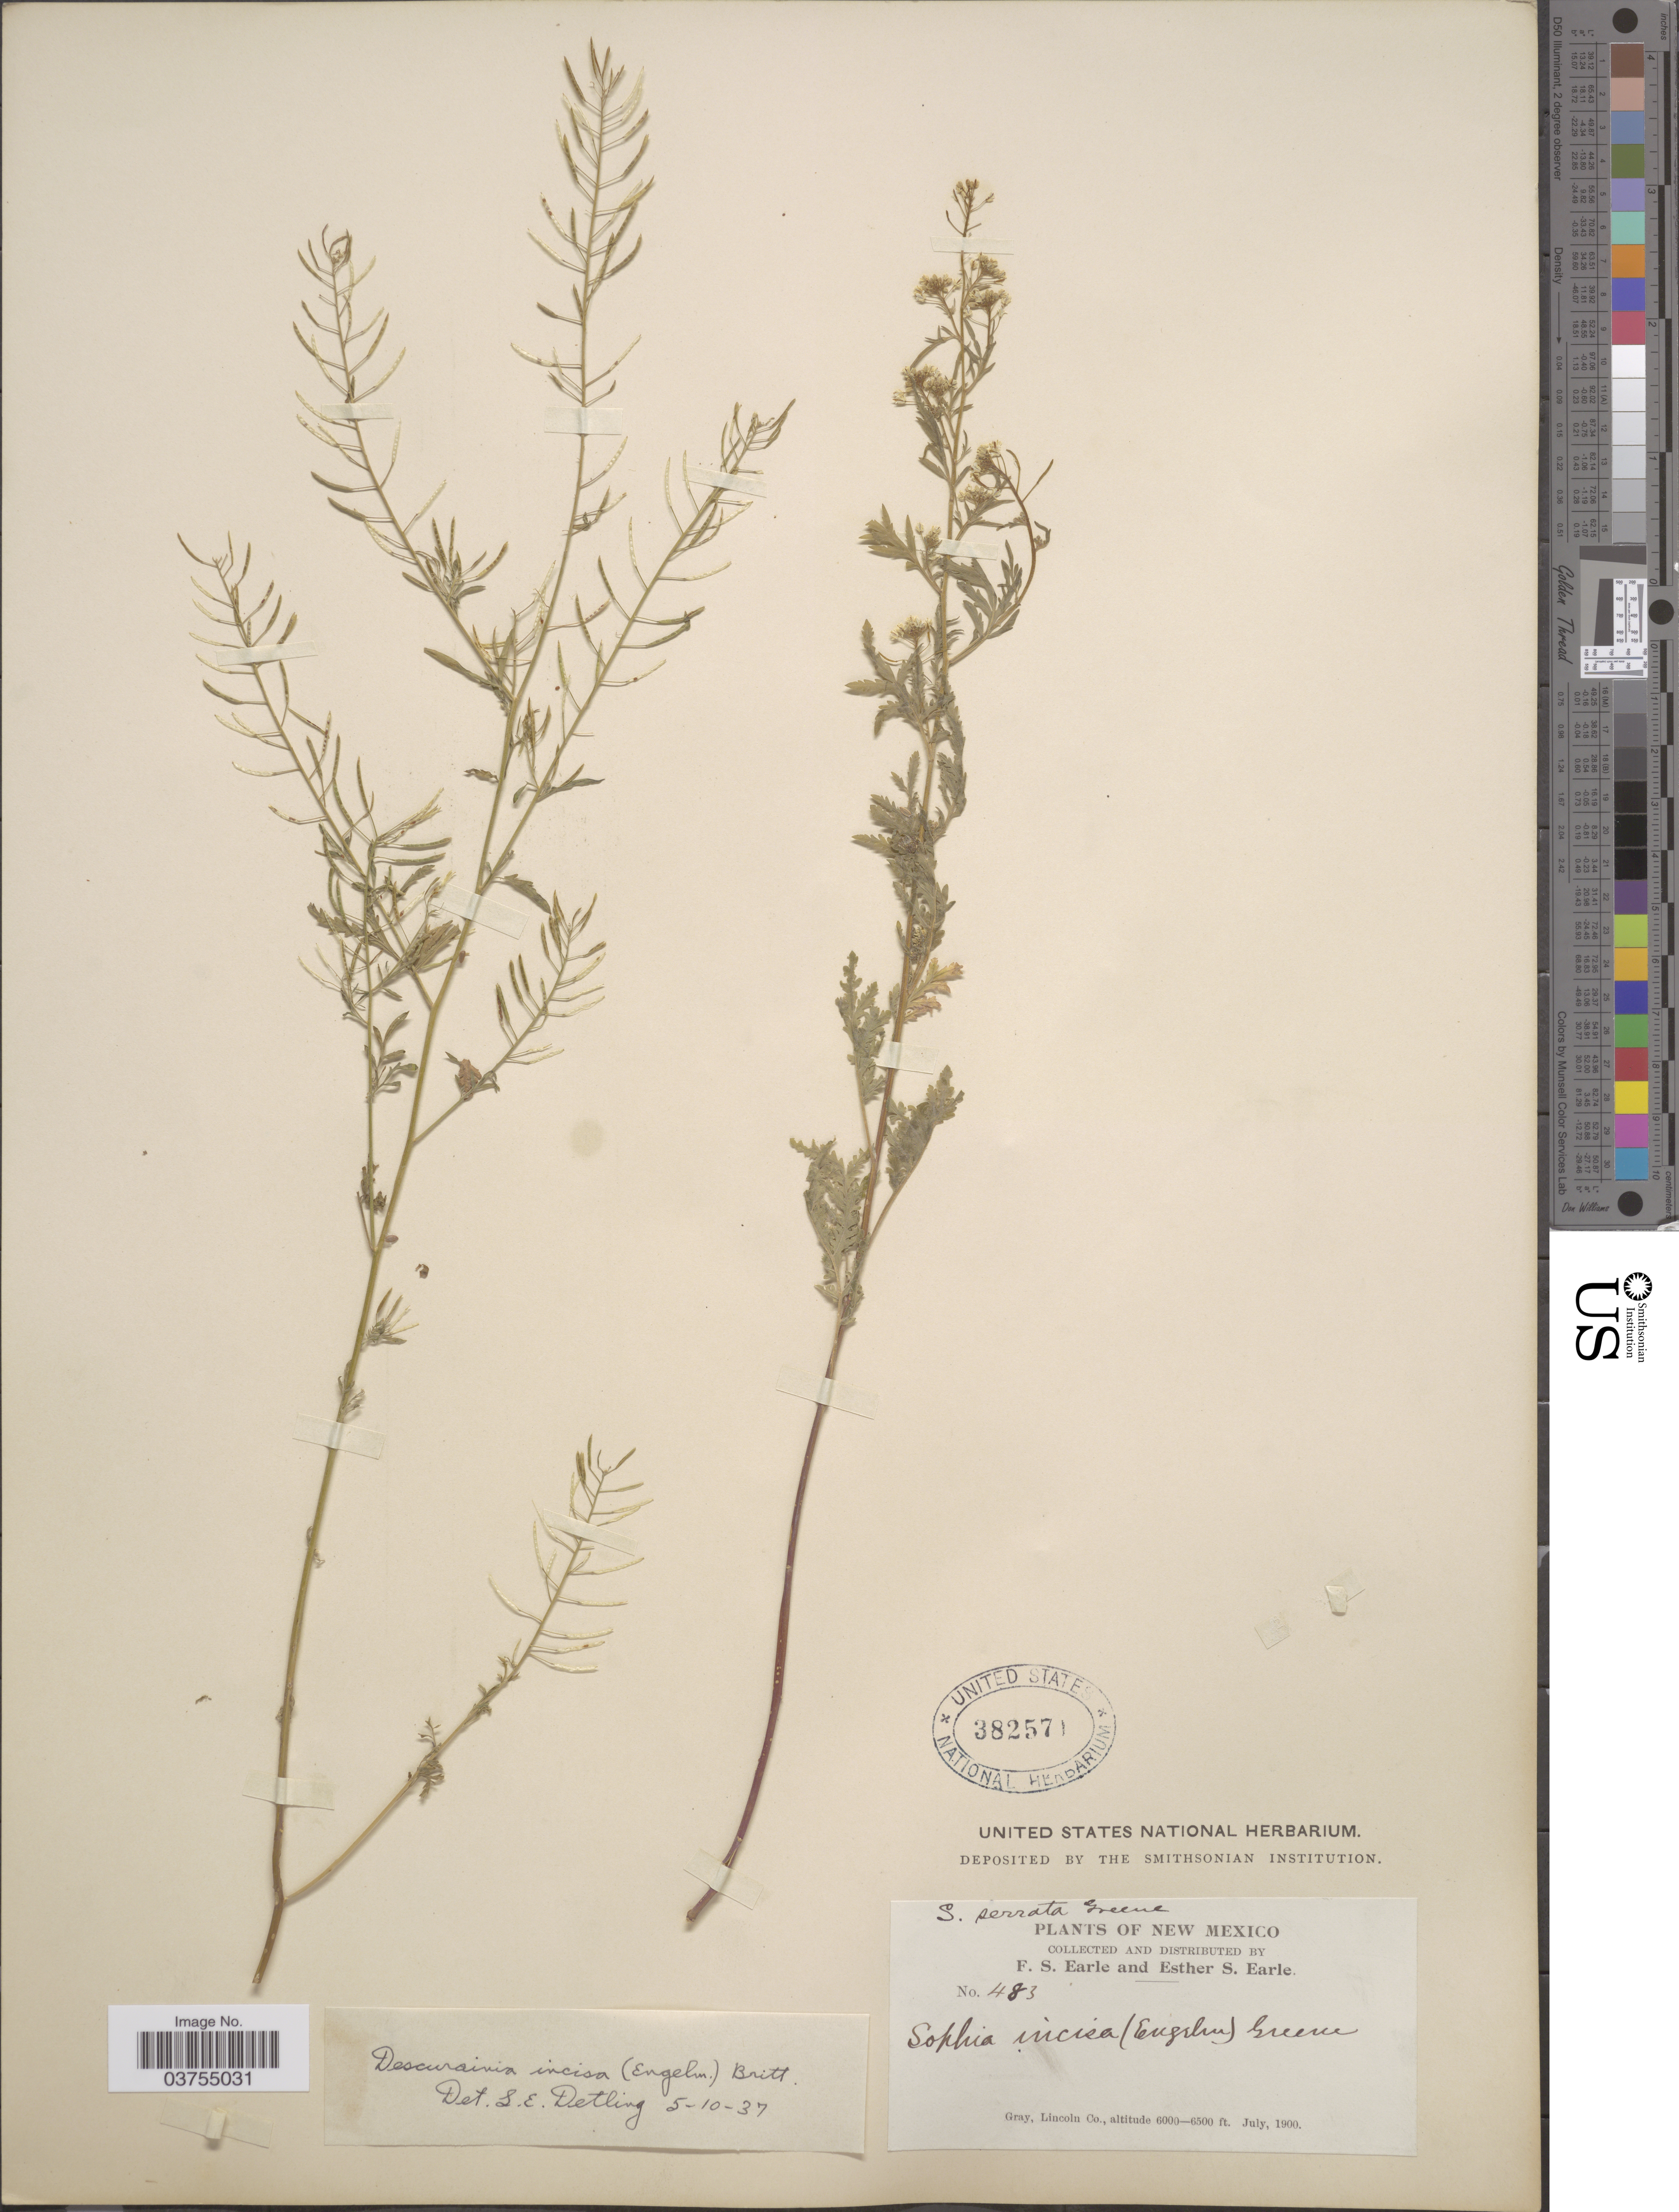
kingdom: Plantae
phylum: Tracheophyta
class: Magnoliopsida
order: Brassicales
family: Brassicaceae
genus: Descurainia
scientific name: Descurainia richardsonii subsp. incisa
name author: (Engelm. ex A. Gray) Detling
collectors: F. S. Earle & E. S. Earle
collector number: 483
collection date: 1900-07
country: United States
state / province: New Mexico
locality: Gray, Lincoln Co.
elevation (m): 1829